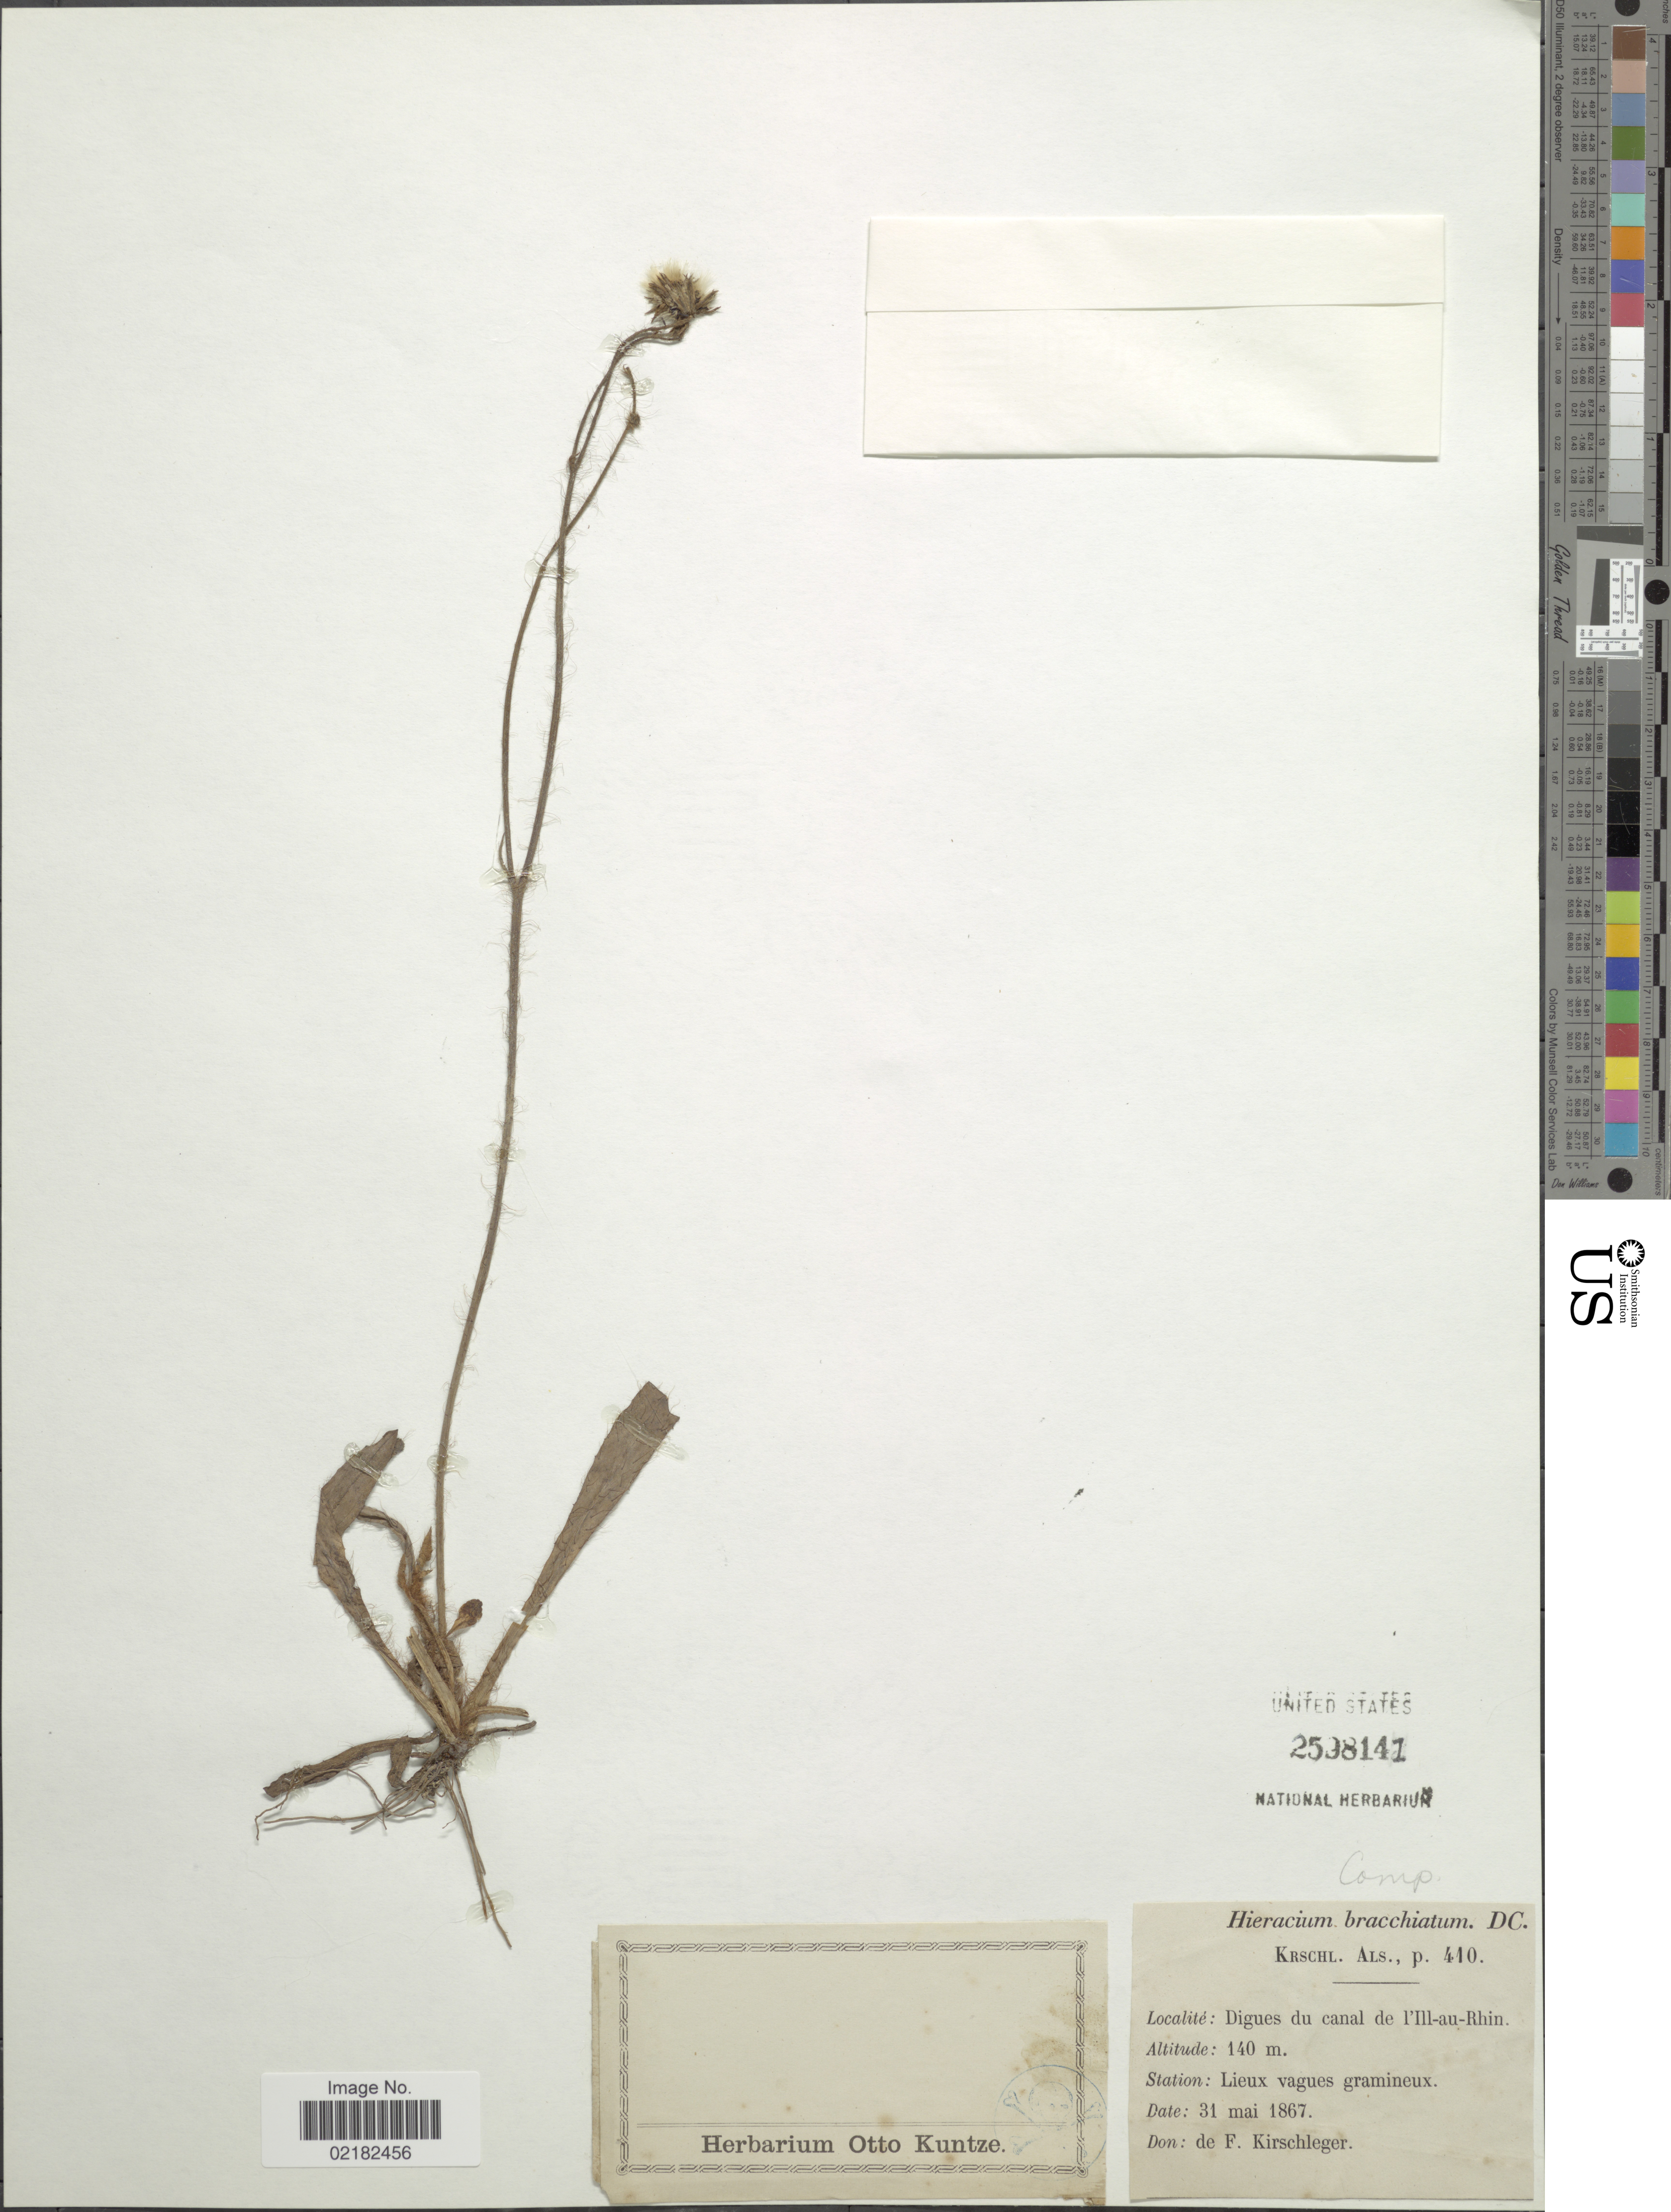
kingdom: Plantae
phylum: Tracheophyta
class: Magnoliopsida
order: Asterales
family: Asteraceae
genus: Pilosella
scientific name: Pilosella brachiata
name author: (DC.) F.W. Schultz & Sch. Bip.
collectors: F. Kirschleger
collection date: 1867-05-31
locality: Canal de I'll-au-Rhin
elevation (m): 140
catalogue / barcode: US 2508141